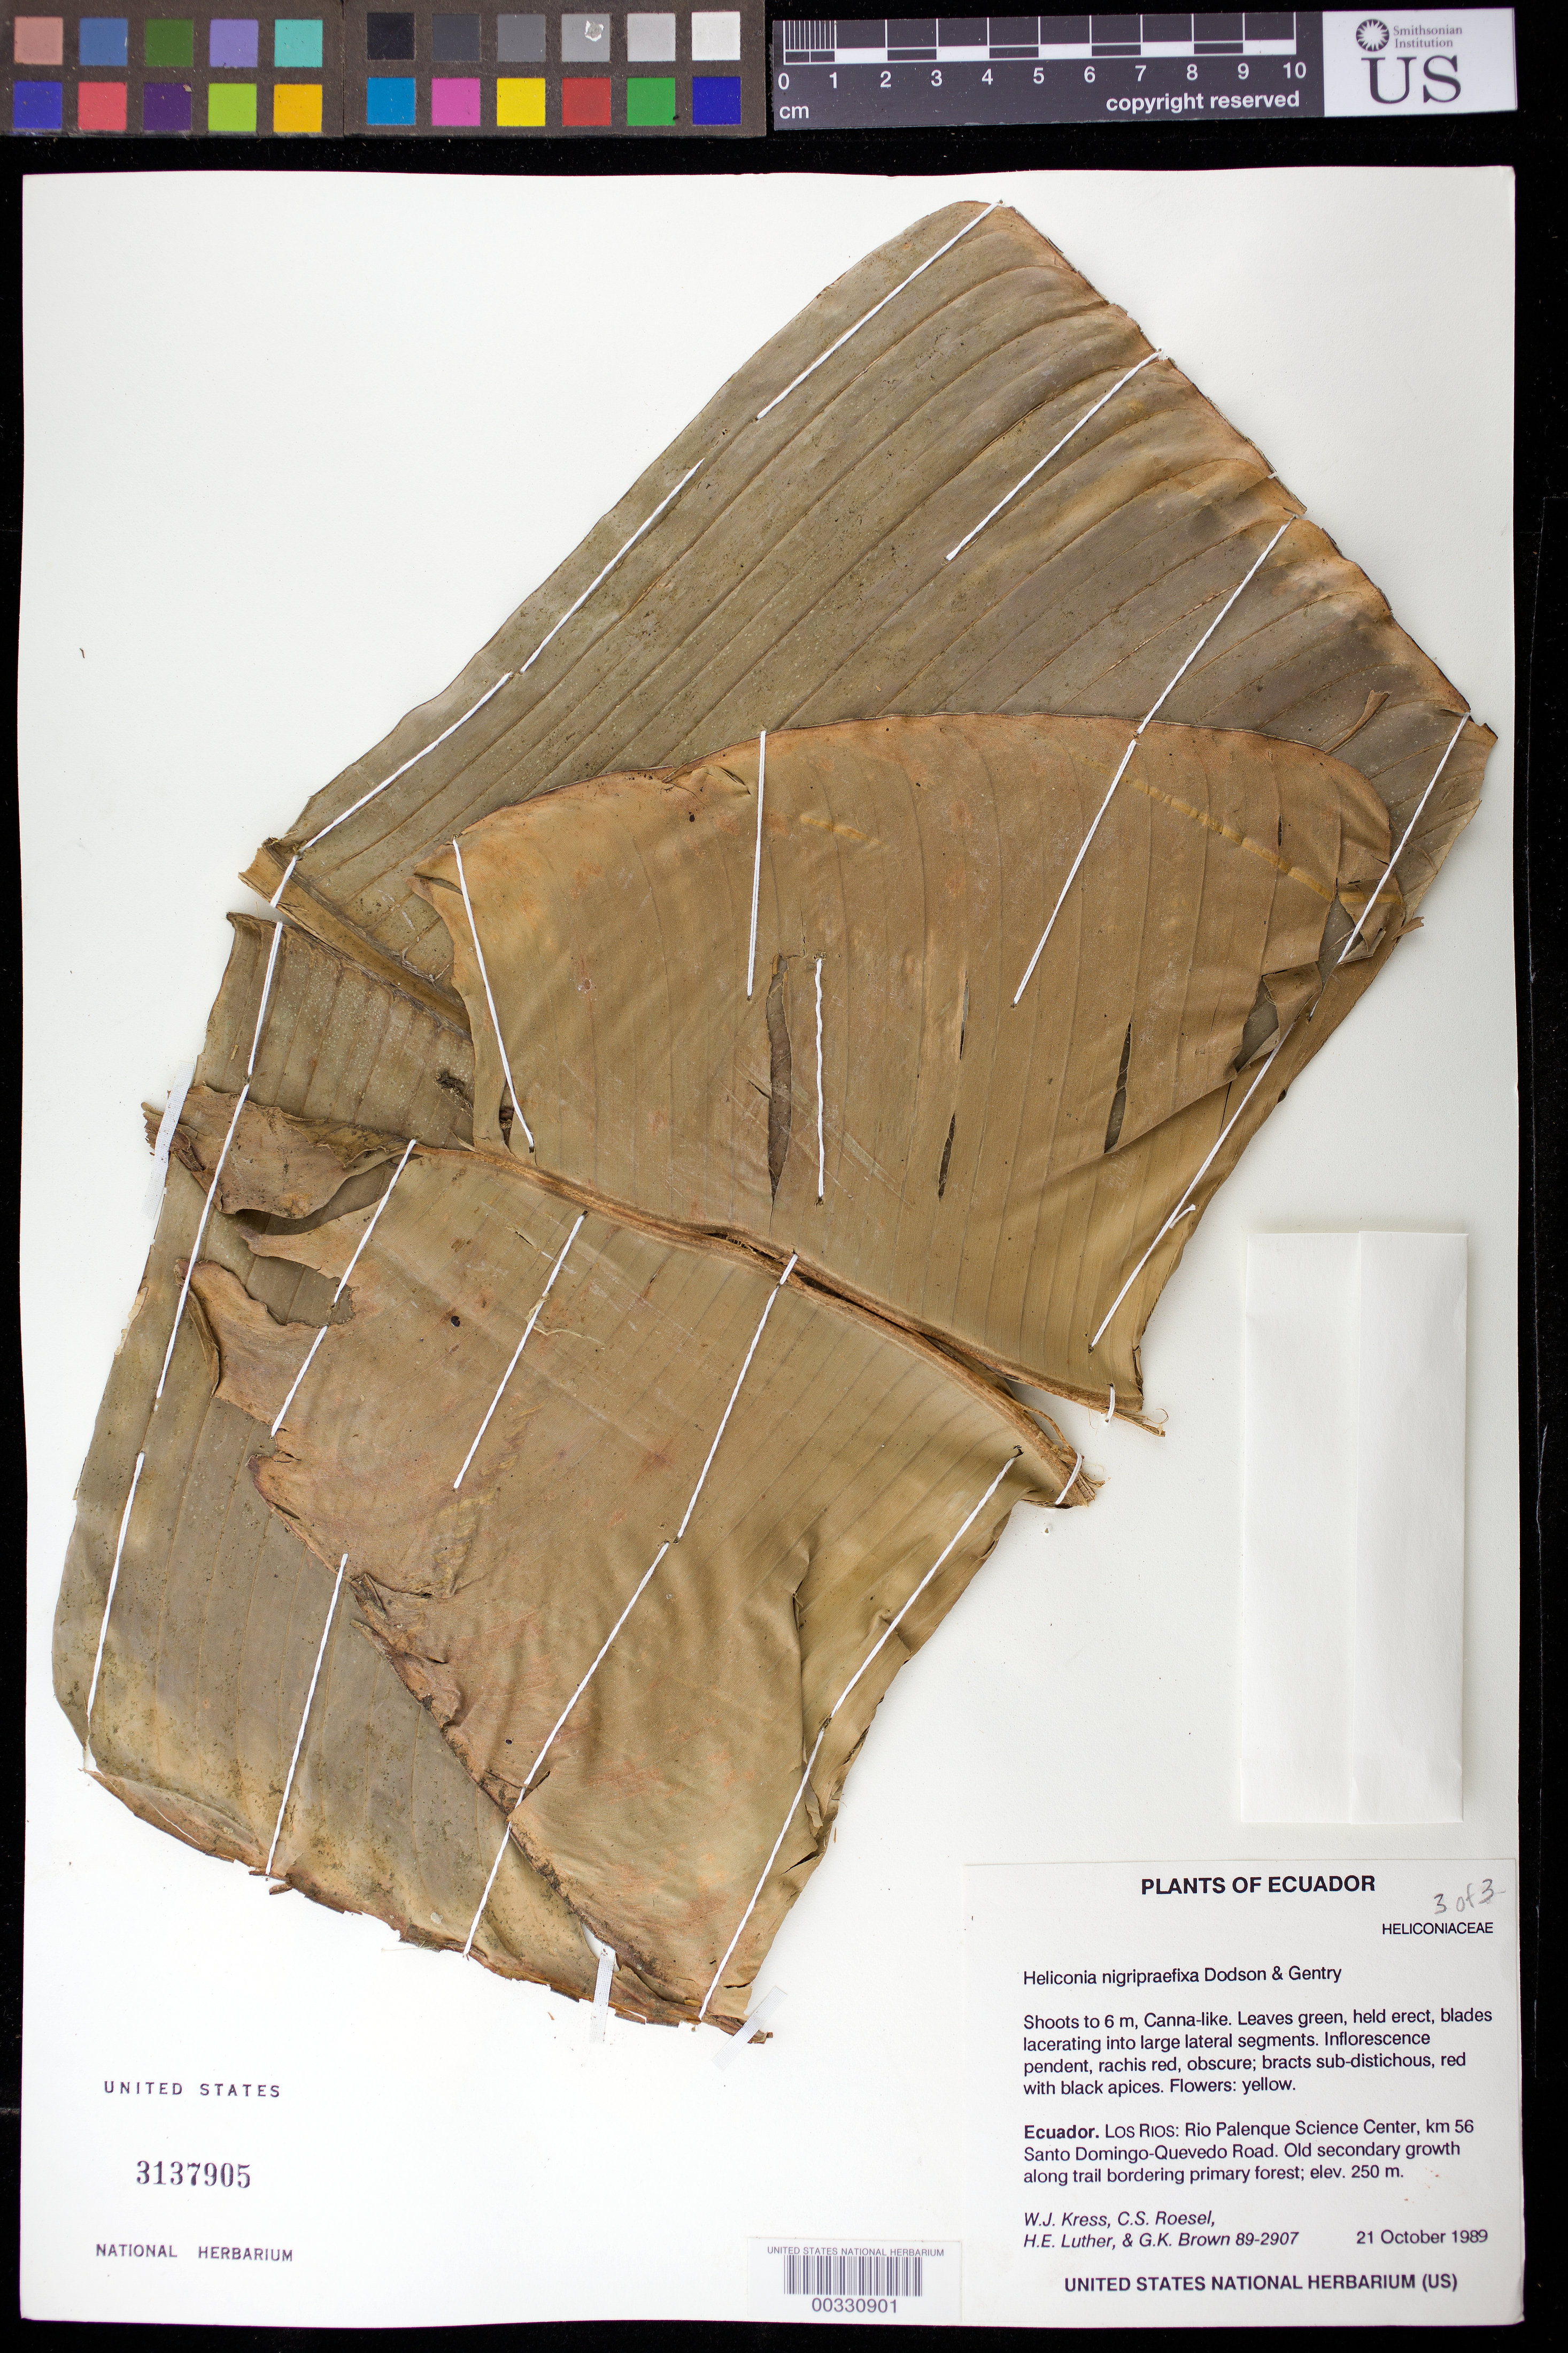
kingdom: Plantae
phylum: Tracheophyta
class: Liliopsida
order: Zingiberales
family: Heliconiaceae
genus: Heliconia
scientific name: Heliconia nigripraefixa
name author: Dodson & Gentry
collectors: W. J. Kress, C. S. Roesel, Harry E. Luther & G. K. Brown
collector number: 89-2907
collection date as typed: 21 Oct 1989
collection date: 1989-10-21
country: Ecuador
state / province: Los Ríos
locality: Rio palenque science center, km 56 Santo Domingo-Quevedo road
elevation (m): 250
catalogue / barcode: US 3137905